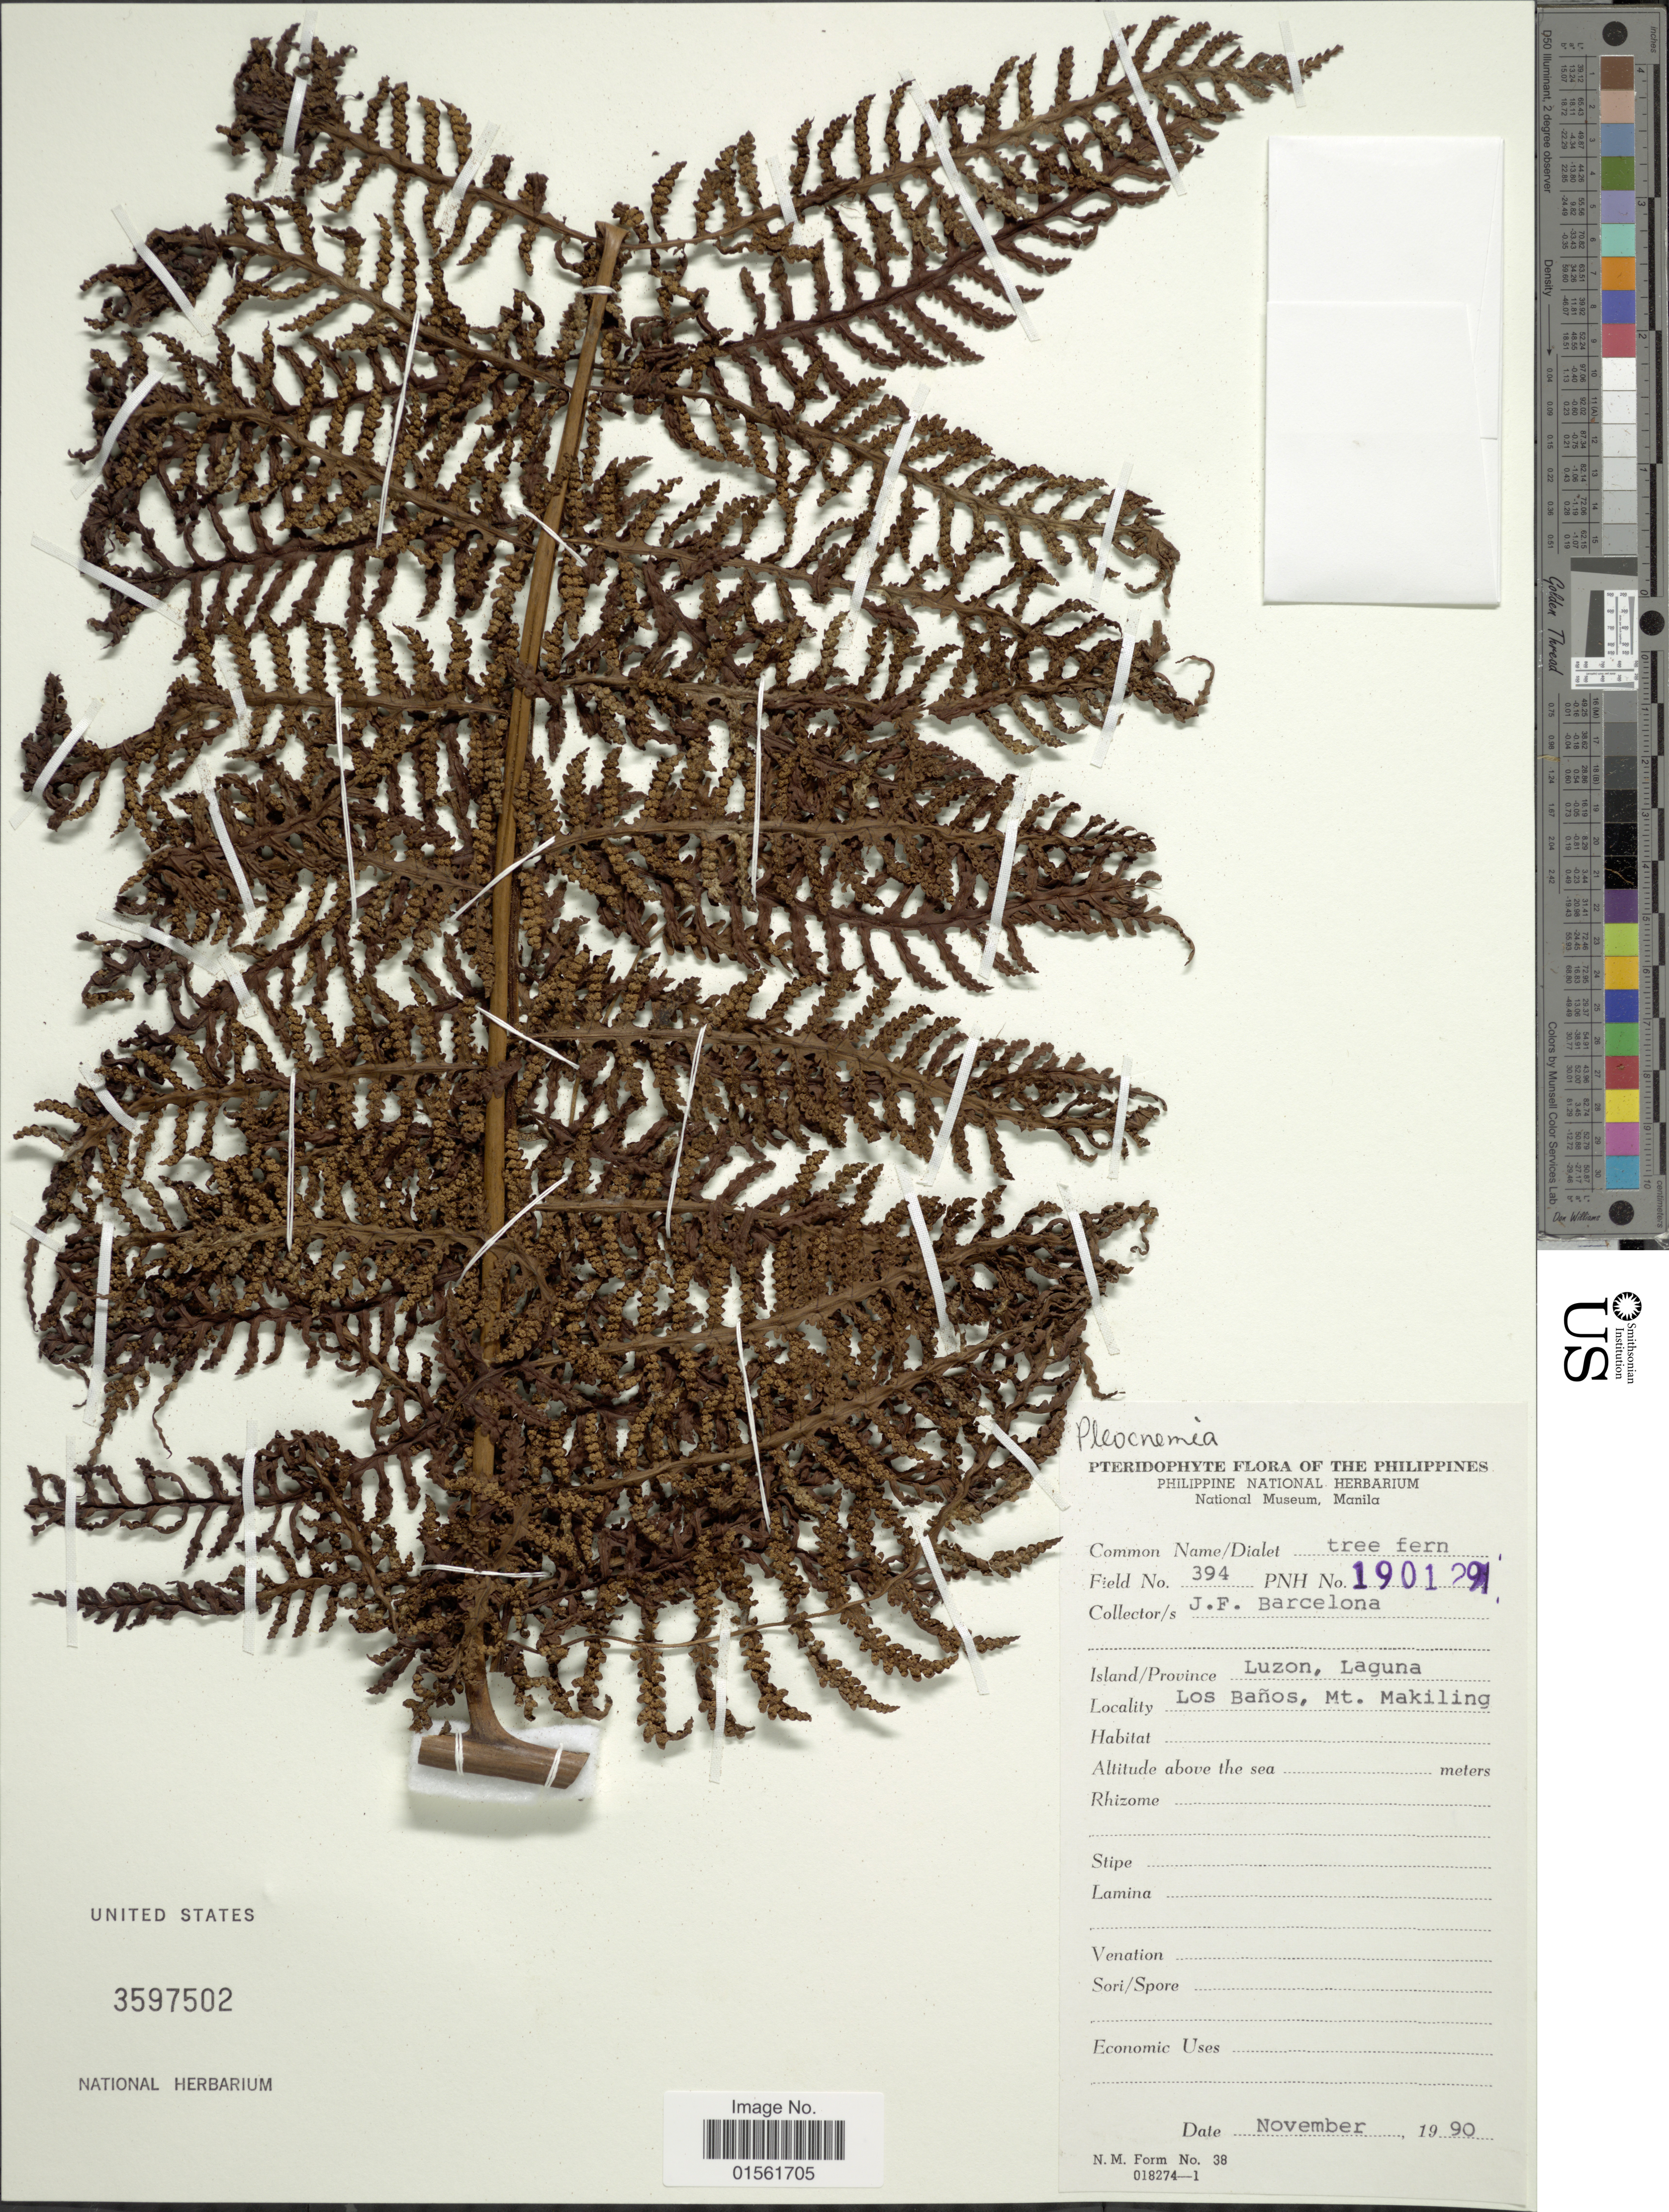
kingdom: Plantae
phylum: Tracheophyta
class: Polypodiopsida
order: Polypodiales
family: Dryopteridaceae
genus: Pleocnemia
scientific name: Pleocnemia sp.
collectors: J. F. Barcelona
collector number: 394/190129*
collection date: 1990-11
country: Philippines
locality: Island/Province Luzon. Laguna, Los Banos, Mt. Makiling.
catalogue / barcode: US 3597502